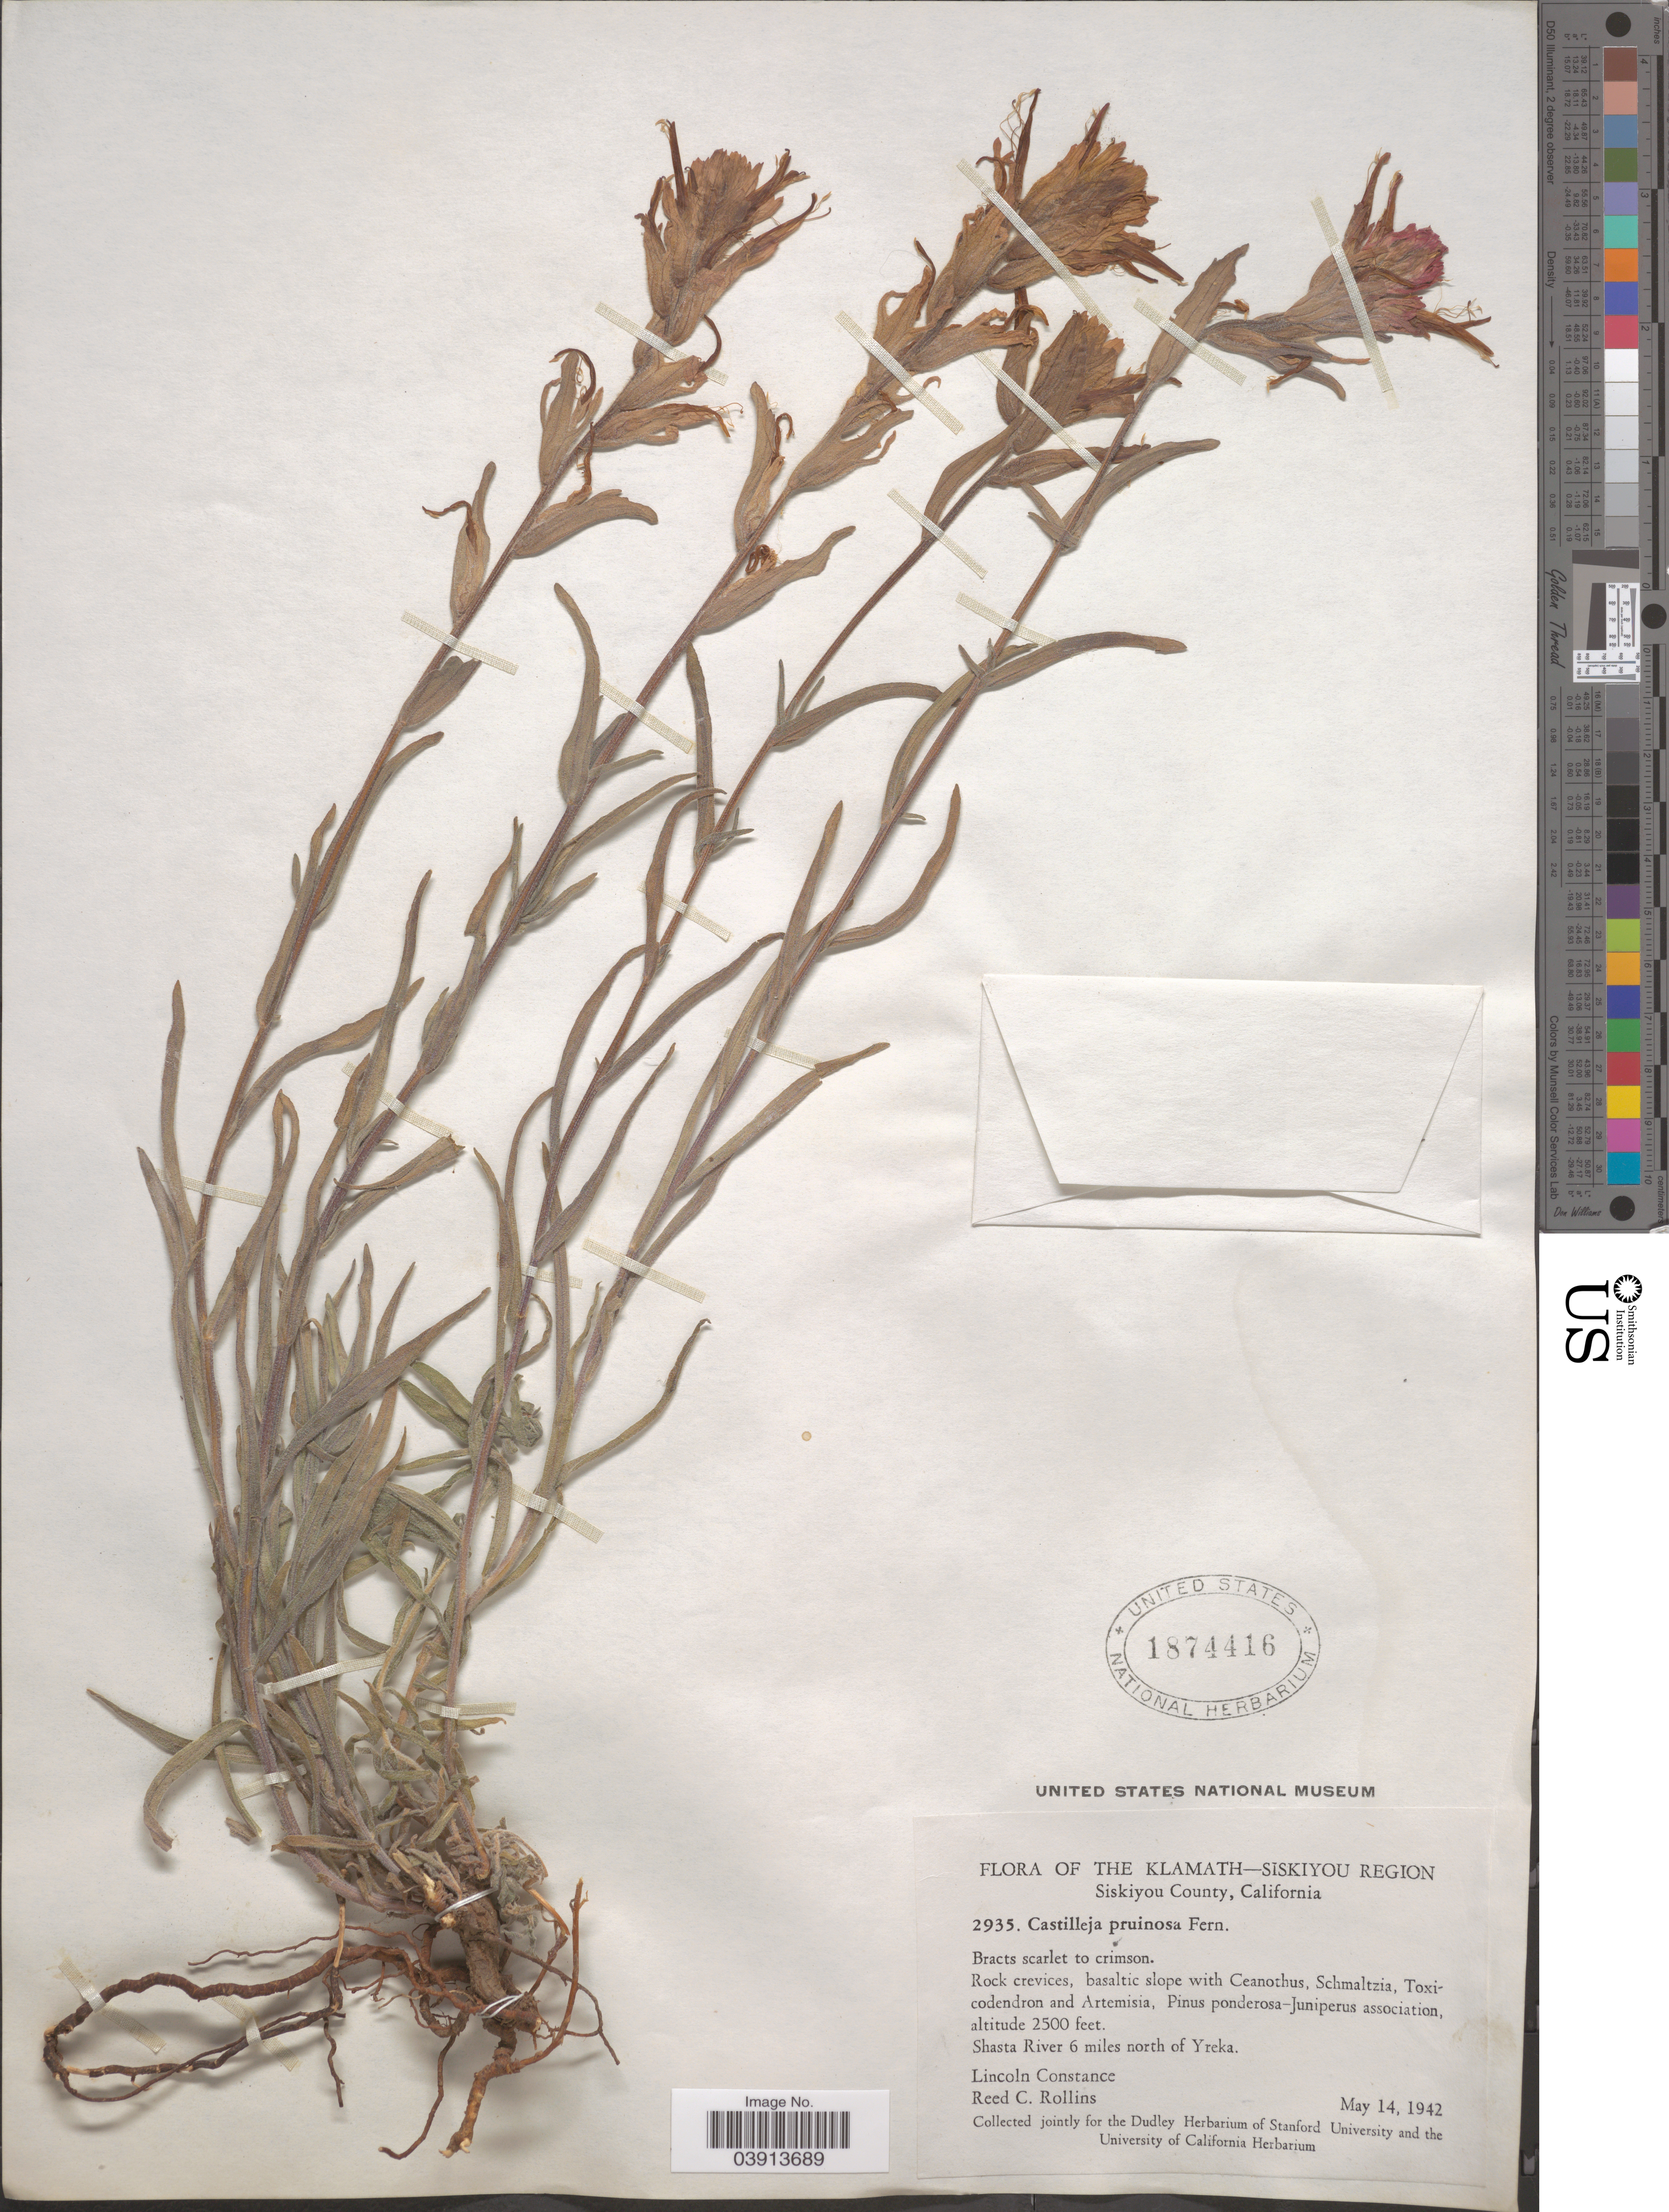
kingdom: Plantae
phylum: Tracheophyta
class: Magnoliopsida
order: Lamiales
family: Orobanchaceae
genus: Castilleja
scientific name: Castilleja pruinosa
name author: Fernald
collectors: L. Constance & R. C. Rollins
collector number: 2935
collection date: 1942-05-14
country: United States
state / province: California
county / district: Siskiyou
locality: Klamath-Siskiyou Region. Siskiyou County. Shasta River 6 miles north of Yreka.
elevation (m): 762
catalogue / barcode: US 1874416